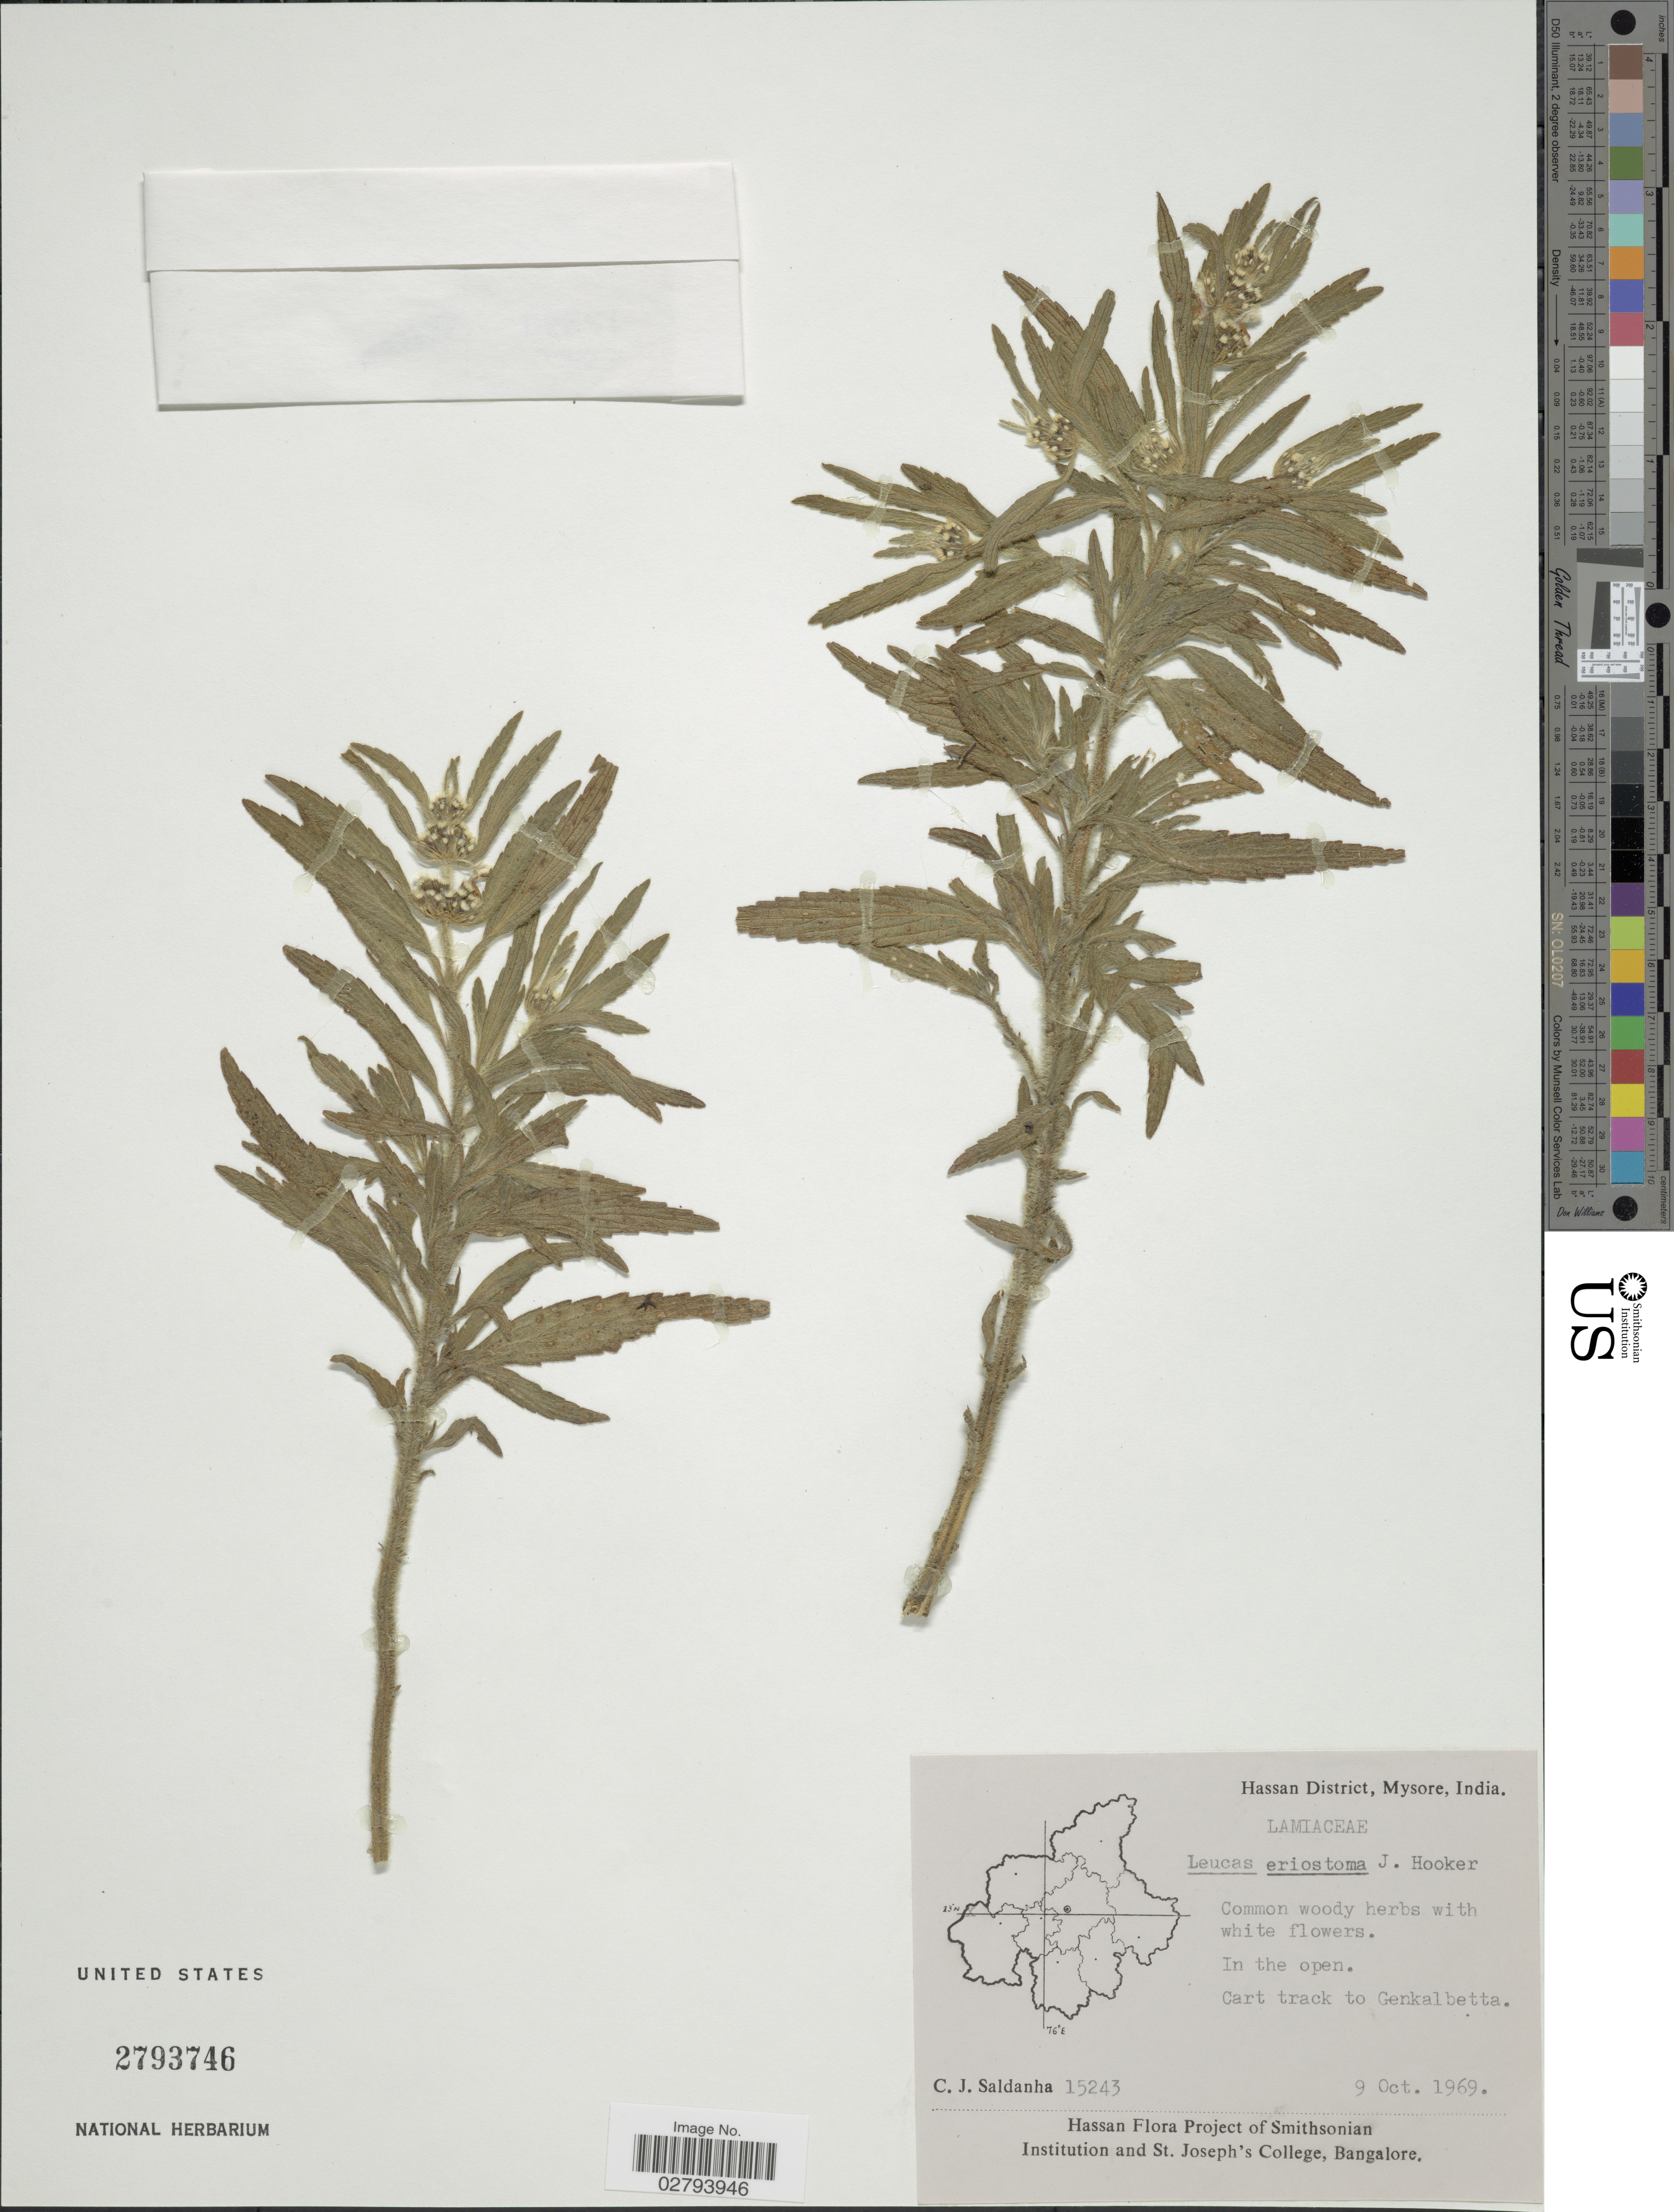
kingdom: Plantae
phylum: Tracheophyta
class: Magnoliopsida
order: Lamiales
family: Lamiaceae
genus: Leucas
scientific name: Leucas eriostoma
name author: Hook. f.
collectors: C. J. Saldanha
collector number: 15243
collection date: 1969-10-09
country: India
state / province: Karnataka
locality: Hassan District, Mysore, In the open, Cart track to Genkalbetta.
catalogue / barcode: US 2793746